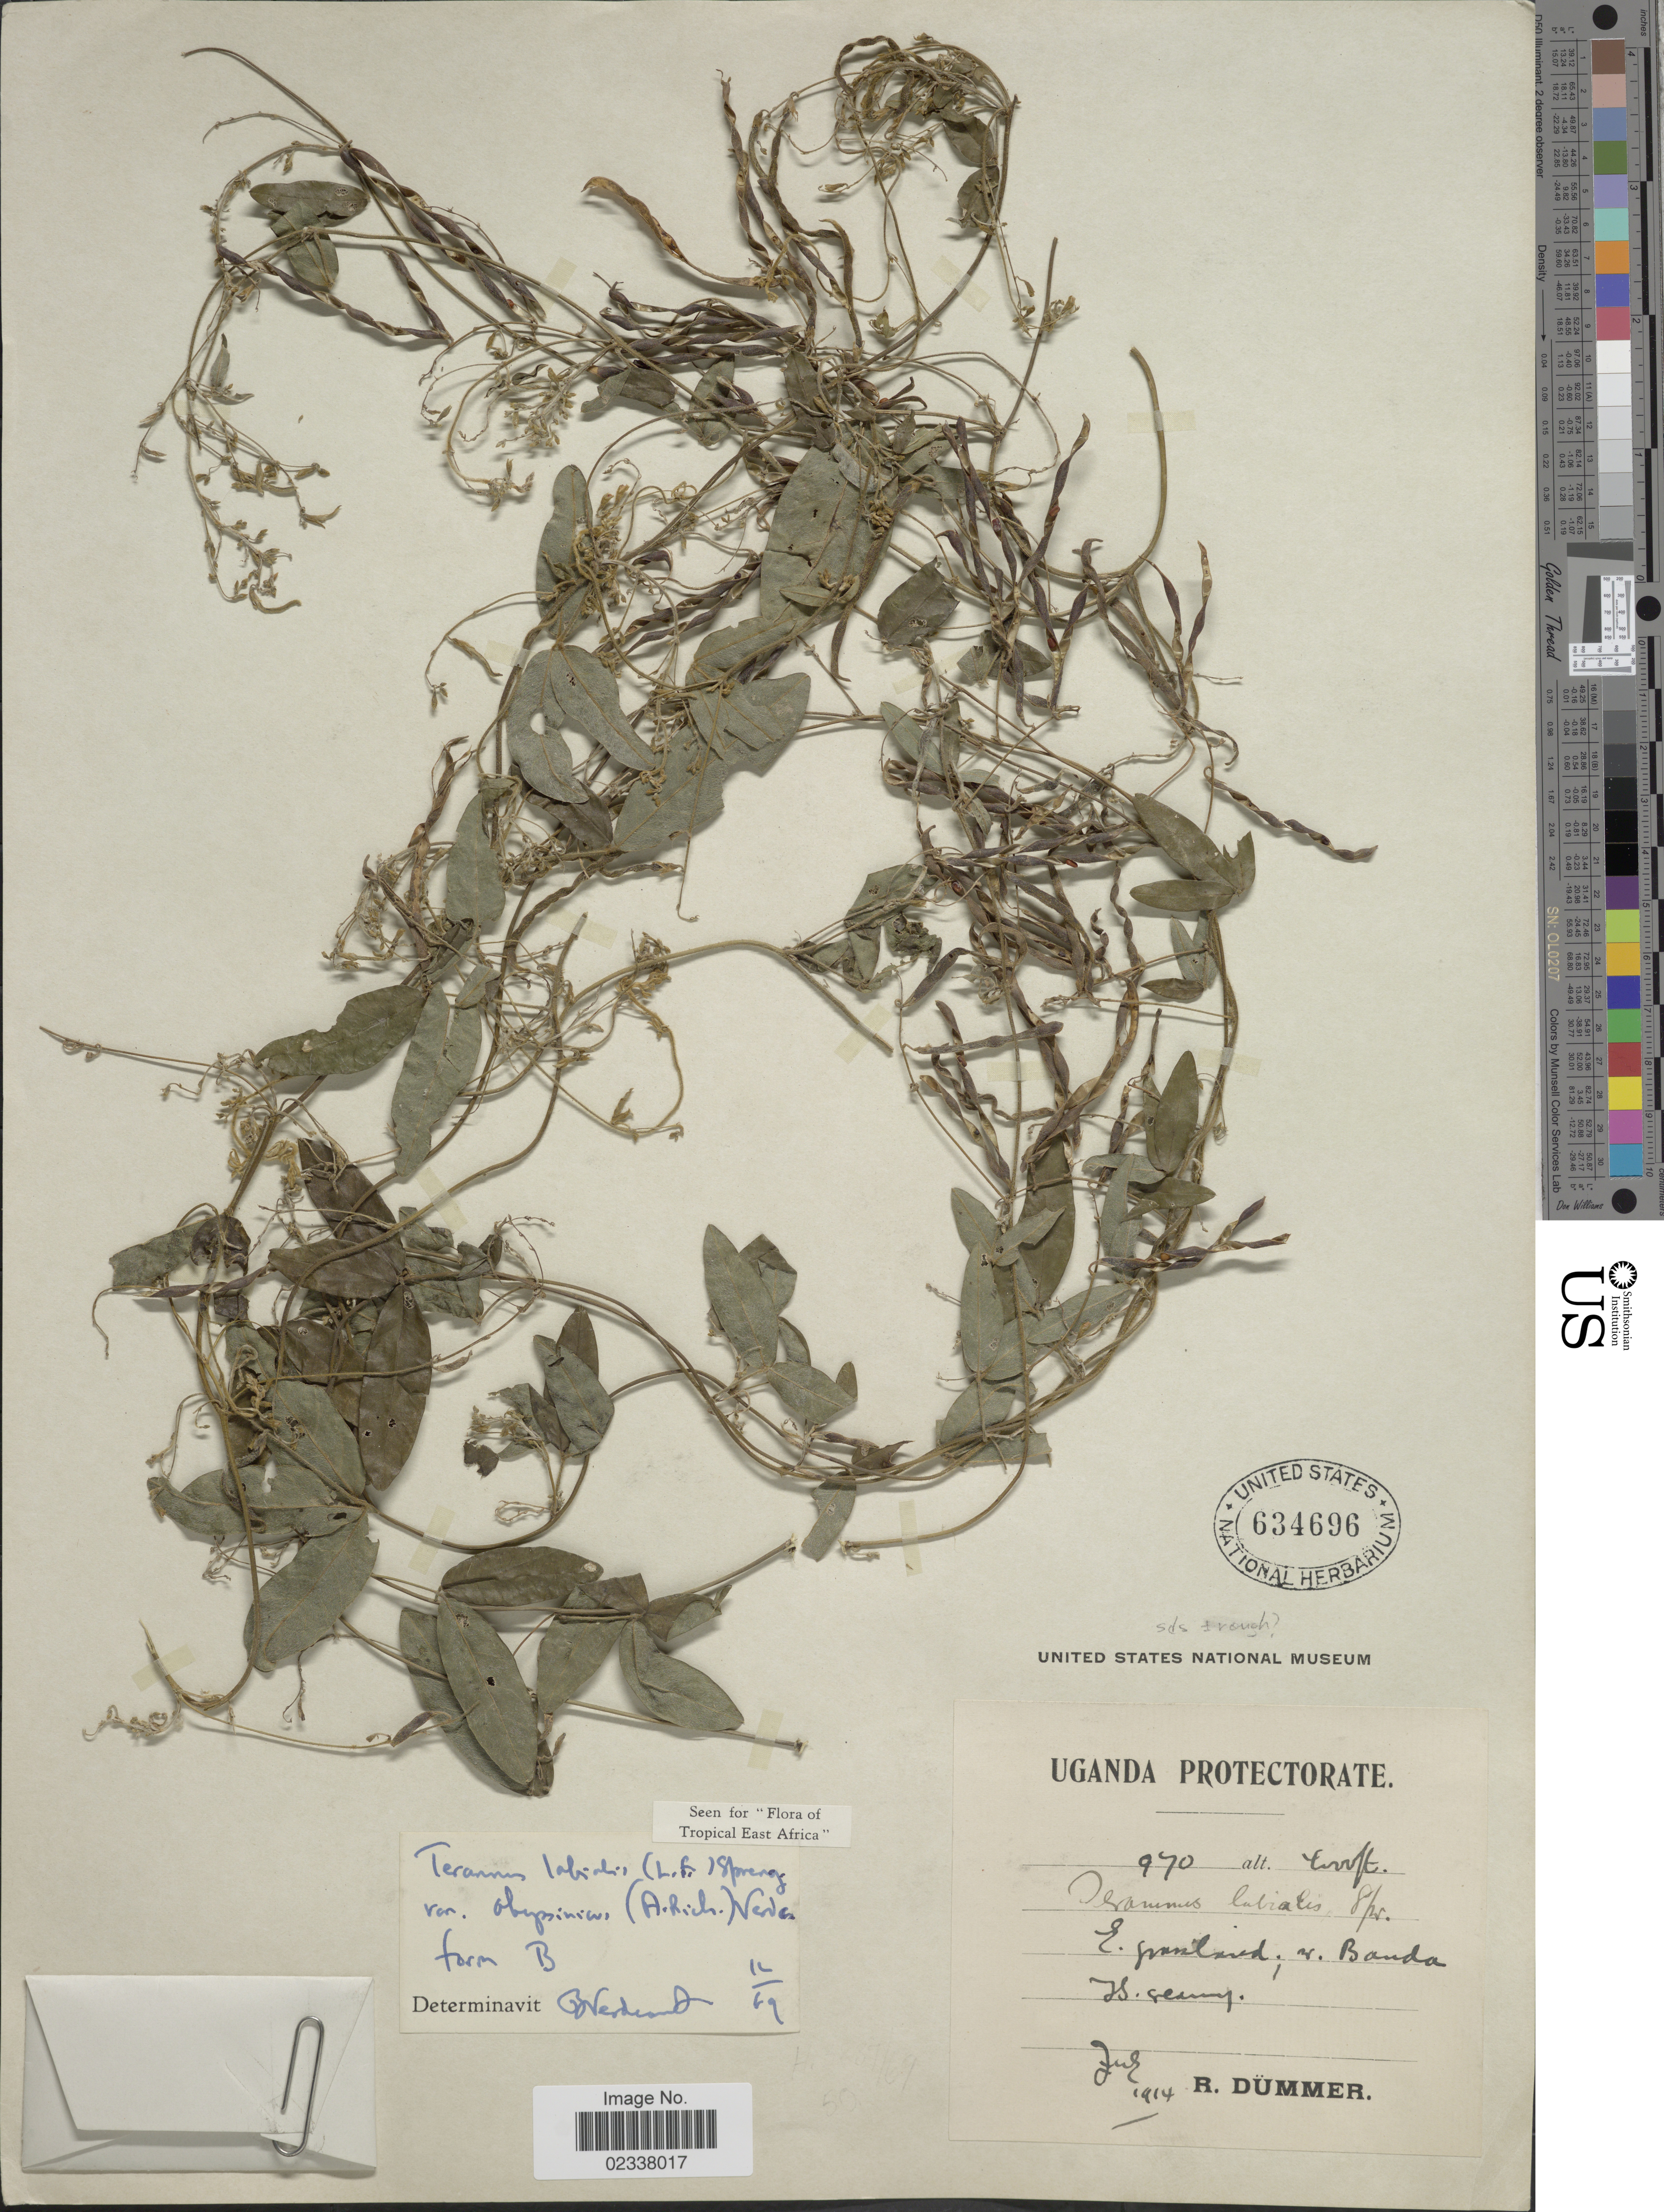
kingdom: Plantae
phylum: Tracheophyta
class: Magnoliopsida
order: Fabales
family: Fabaceae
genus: Teramnus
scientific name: Teramnus labialis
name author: (L. f.) Spreng.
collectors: R. A. Dümmer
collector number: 970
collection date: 1914-07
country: Uganda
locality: Uganda Protectorate, nr. Banda.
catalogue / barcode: US 634696